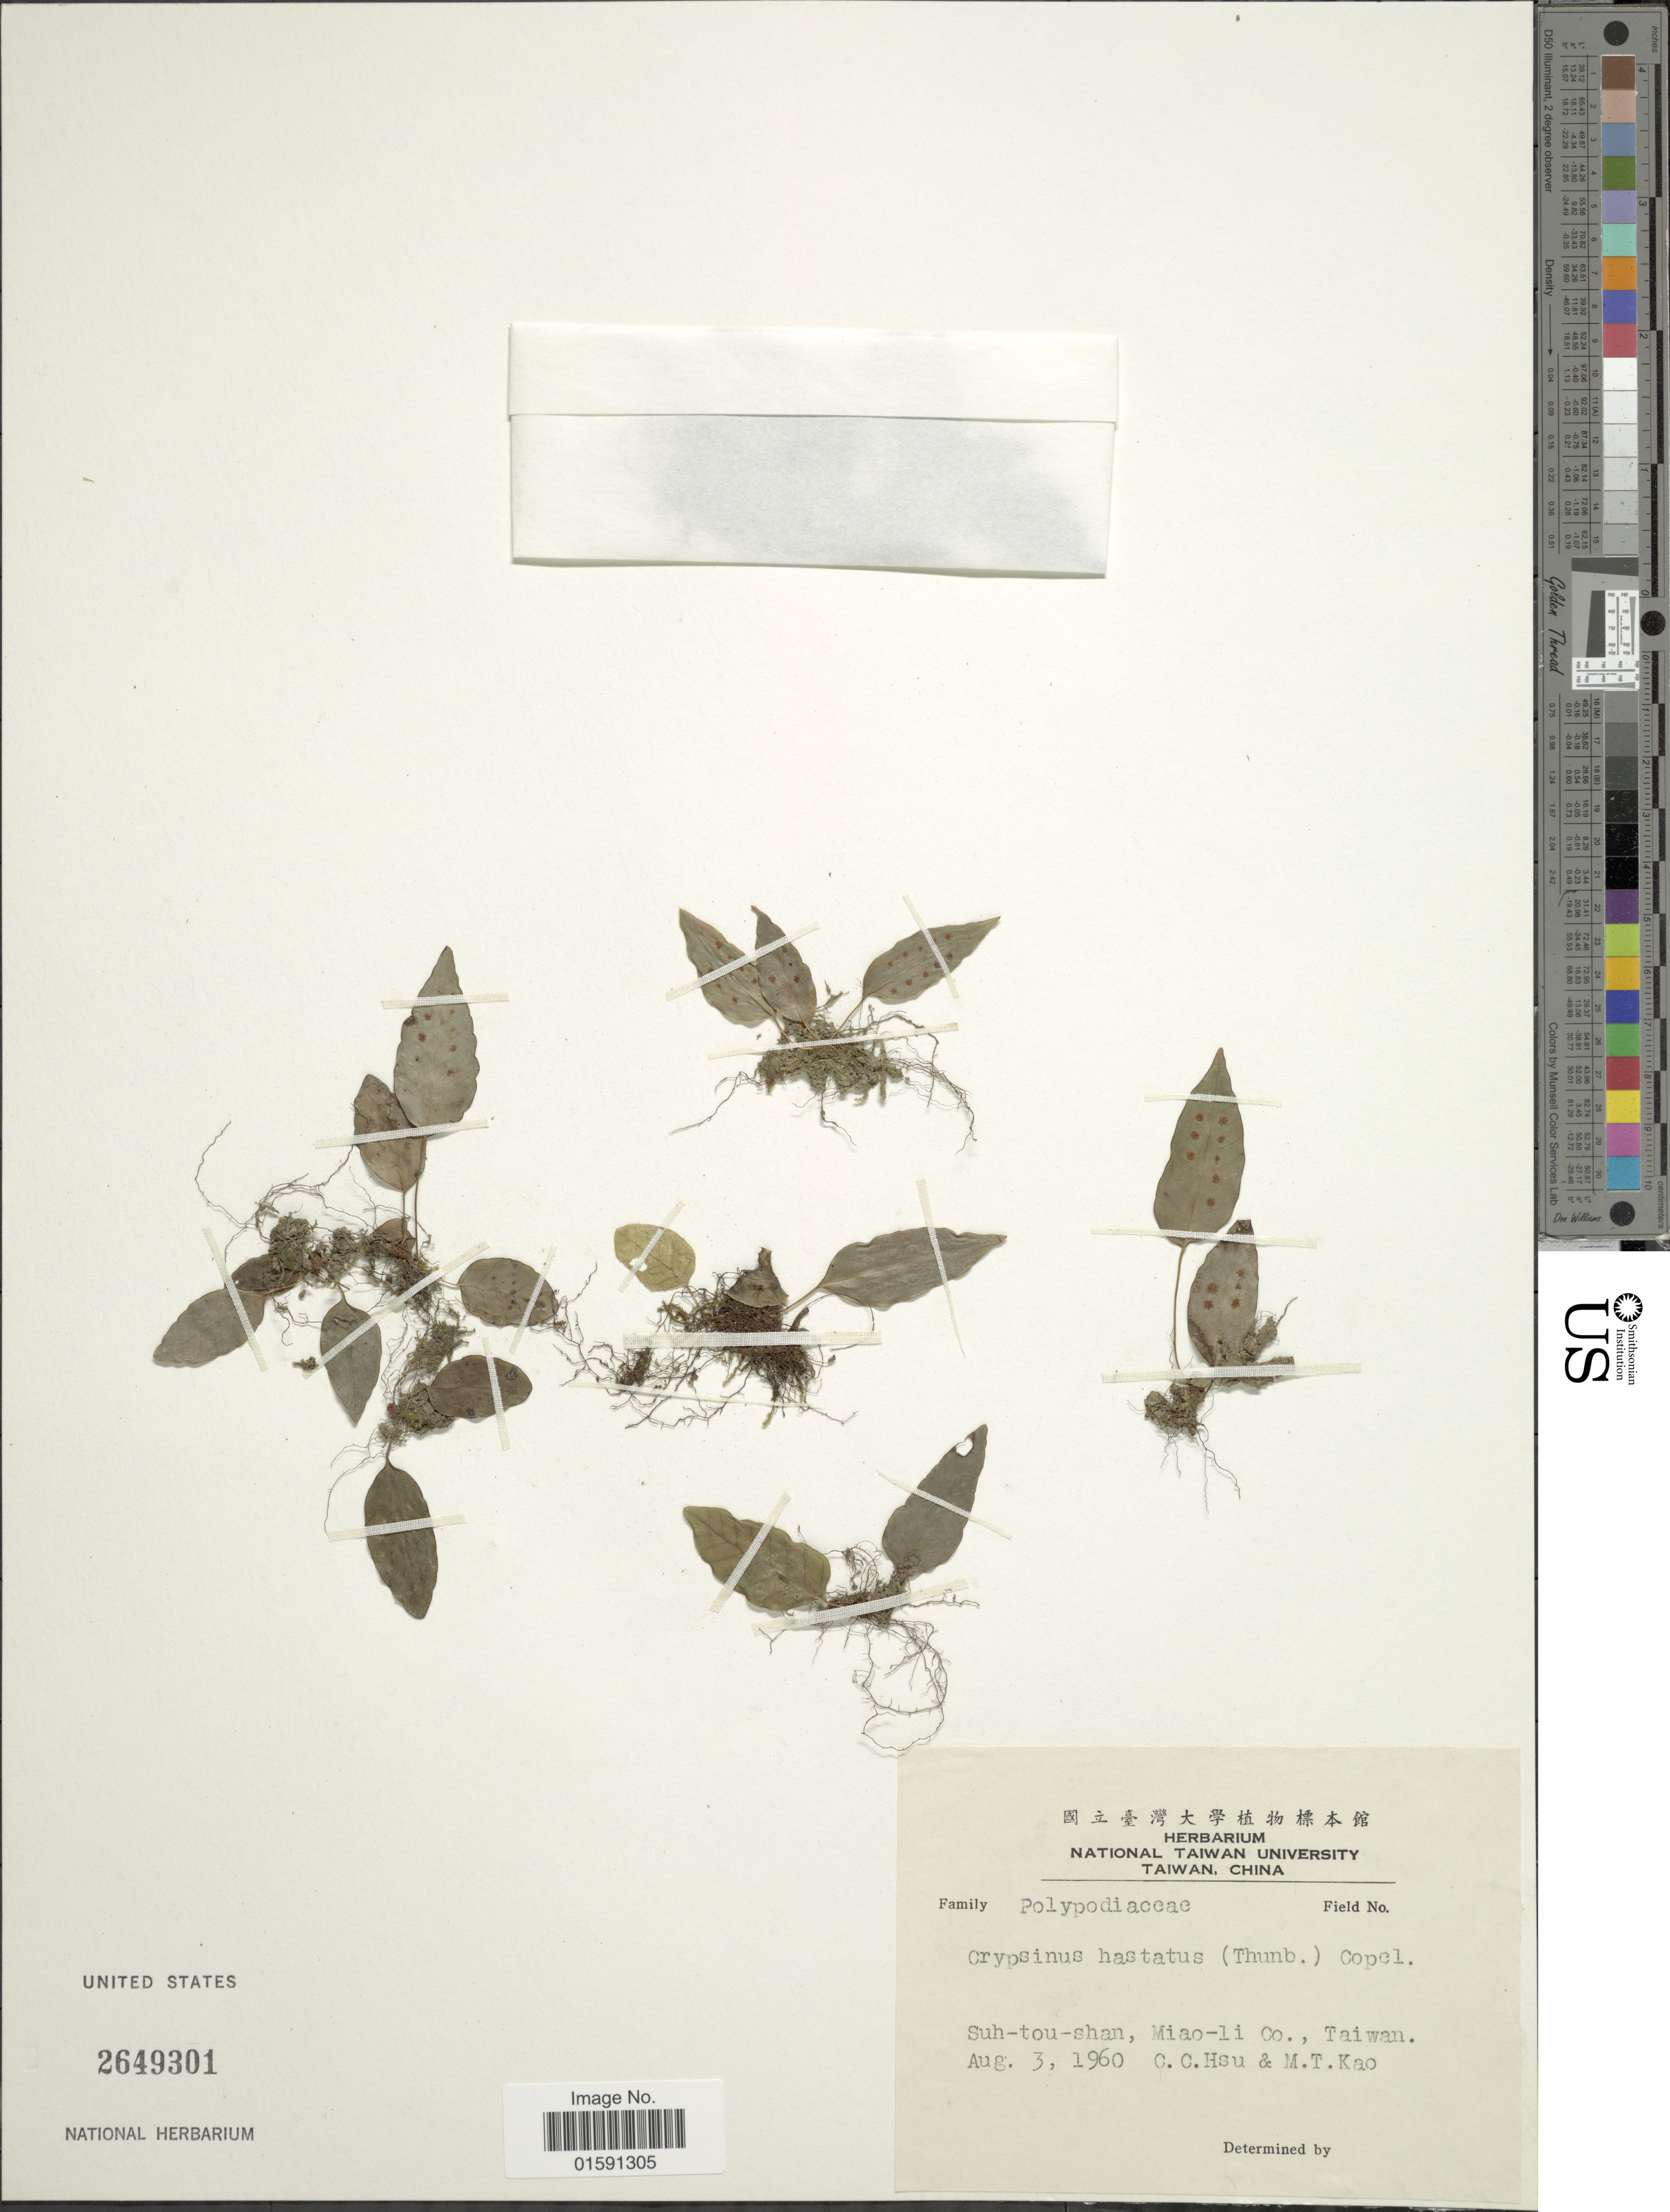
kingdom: Plantae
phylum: Tracheophyta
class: Polypodiopsida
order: Polypodiales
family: Polypodiaceae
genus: Selliguea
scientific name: Selliguea hastata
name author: (Thunb.) Fraser-Jenk.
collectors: C. Hsu & M. T. Kao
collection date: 1960-08-03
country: Taiwan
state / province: Miaoli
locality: Suh-tou-shan, Miao-li Co., Taiwan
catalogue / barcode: US 2649301